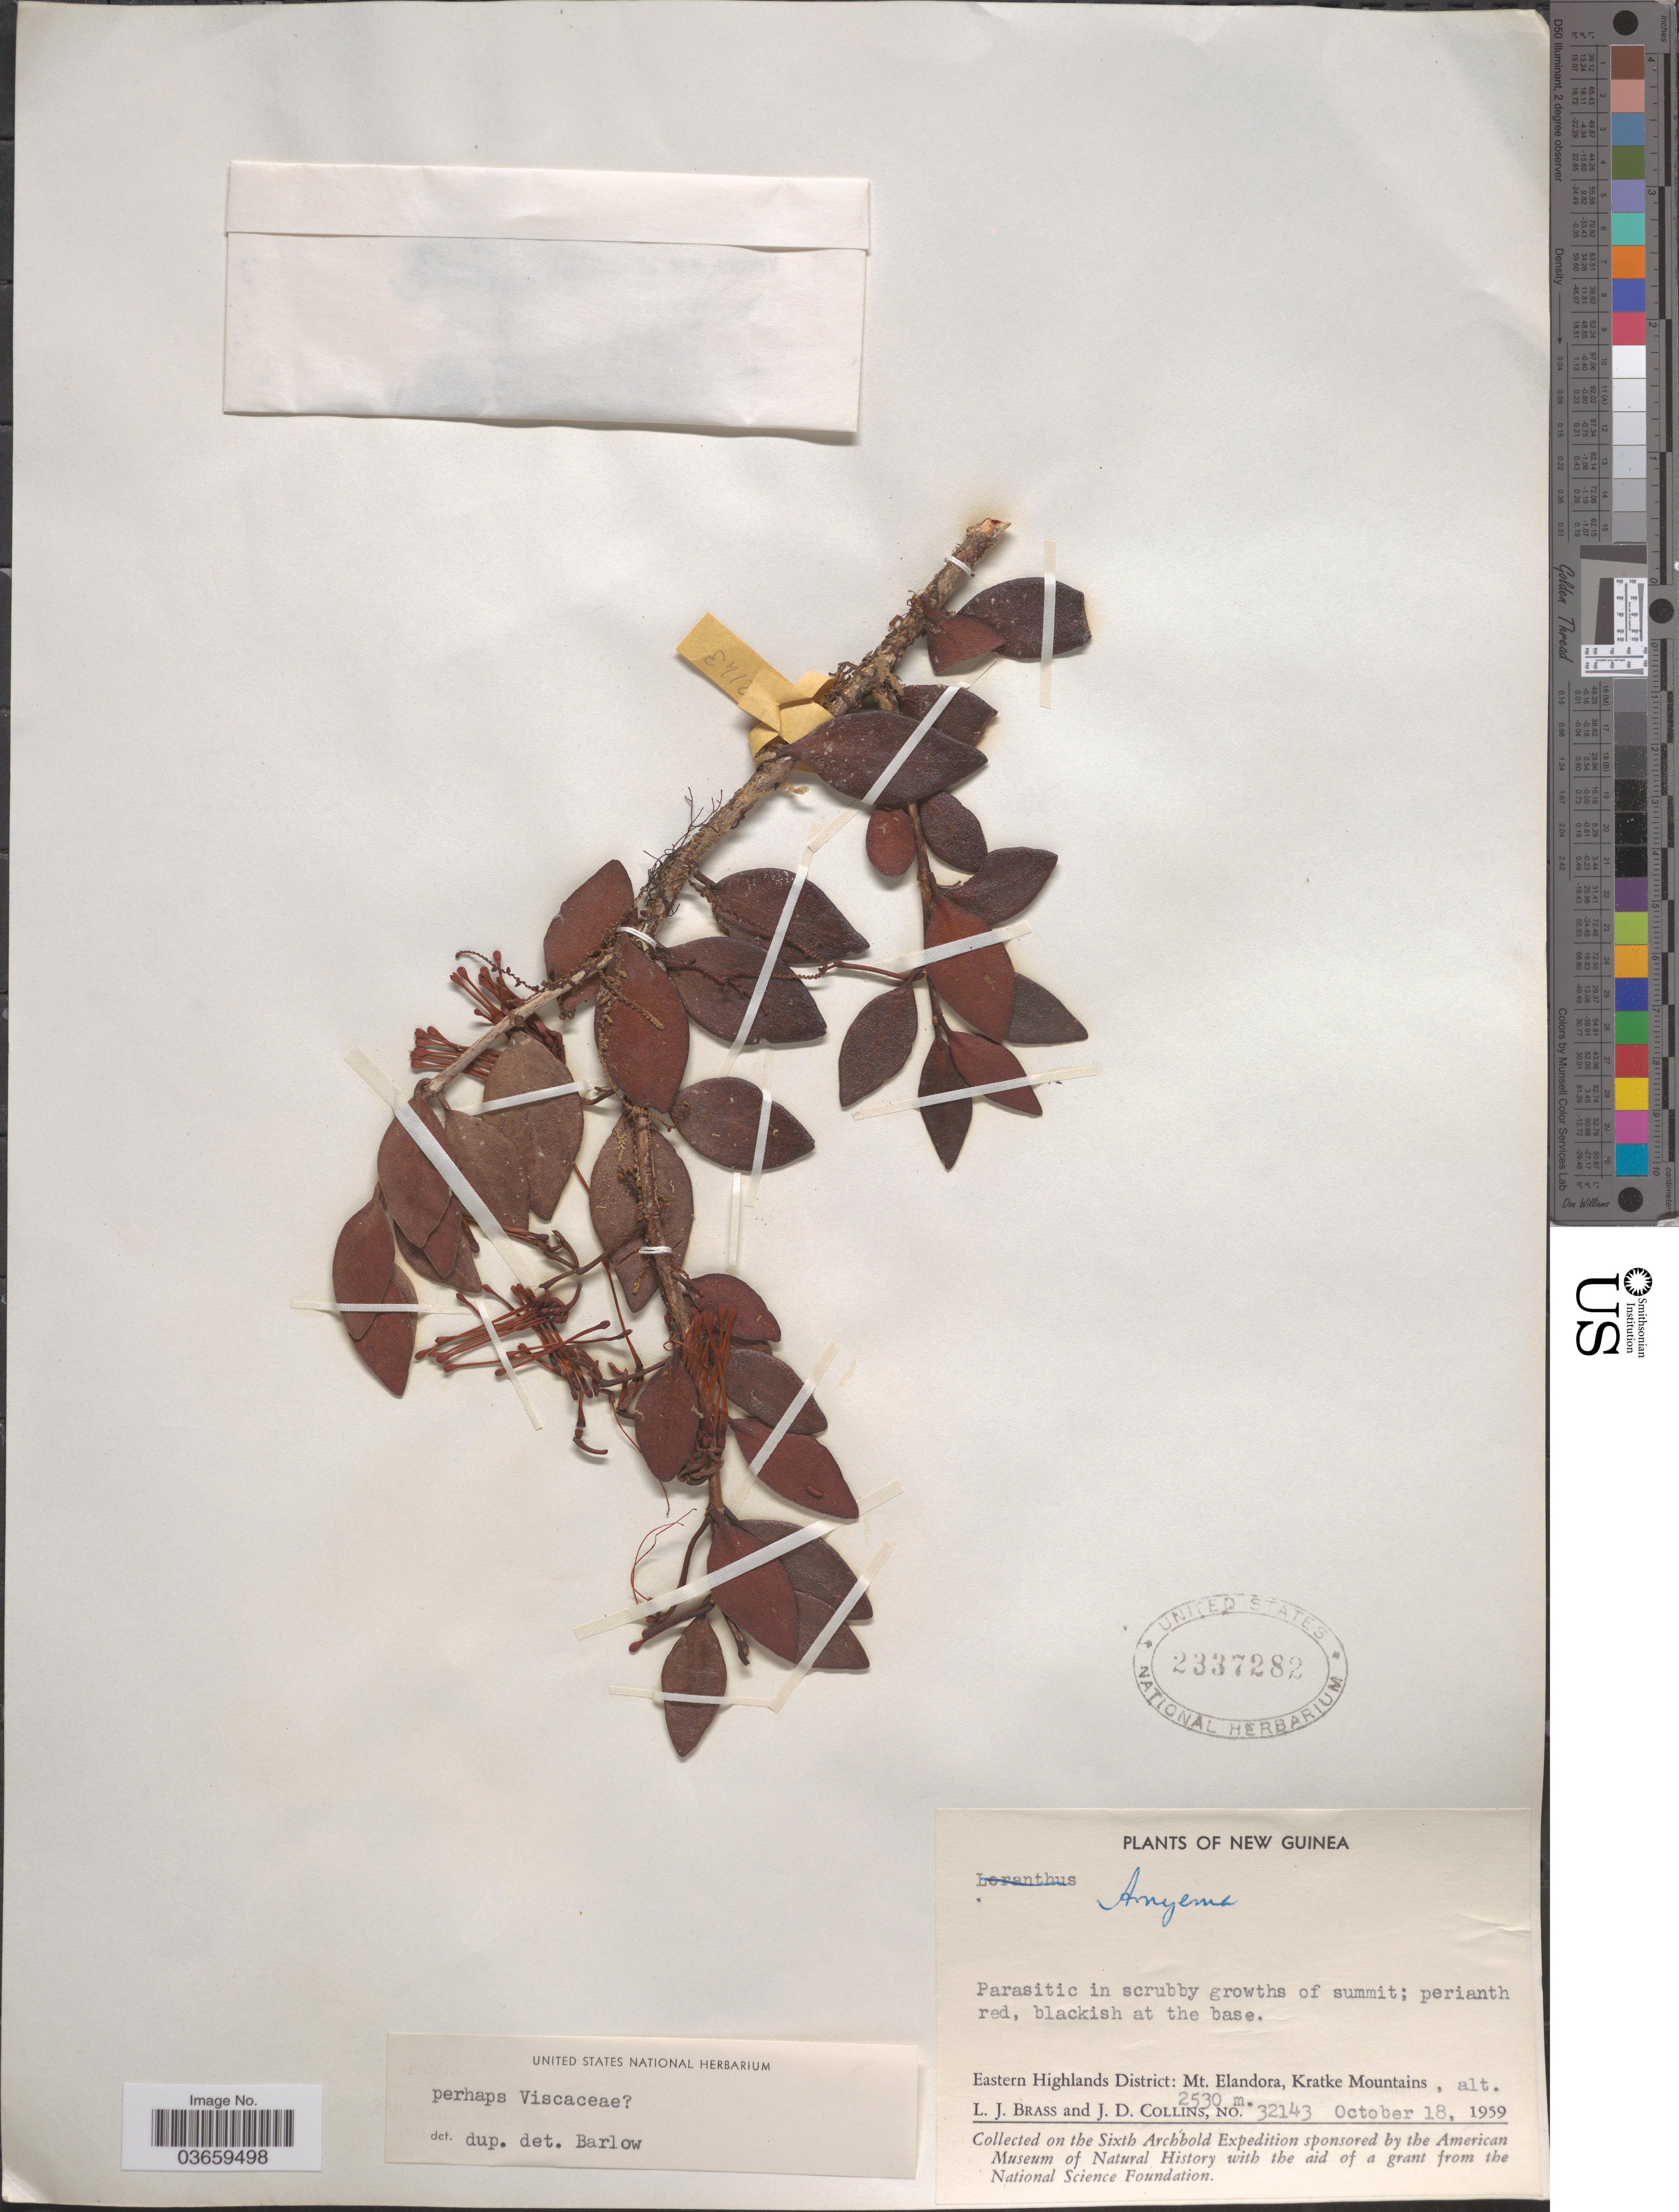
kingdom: Plantae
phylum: Tracheophyta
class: Magnoliopsida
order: Santalales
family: Viscaceae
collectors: L. J. Brass & J. Collins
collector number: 32143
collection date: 1959-10-18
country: Papua New Guinea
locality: New Guinea. Eastern Highlands District: Mt. Elandora, Kratke Mountains.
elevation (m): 2530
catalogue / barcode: US 2337282